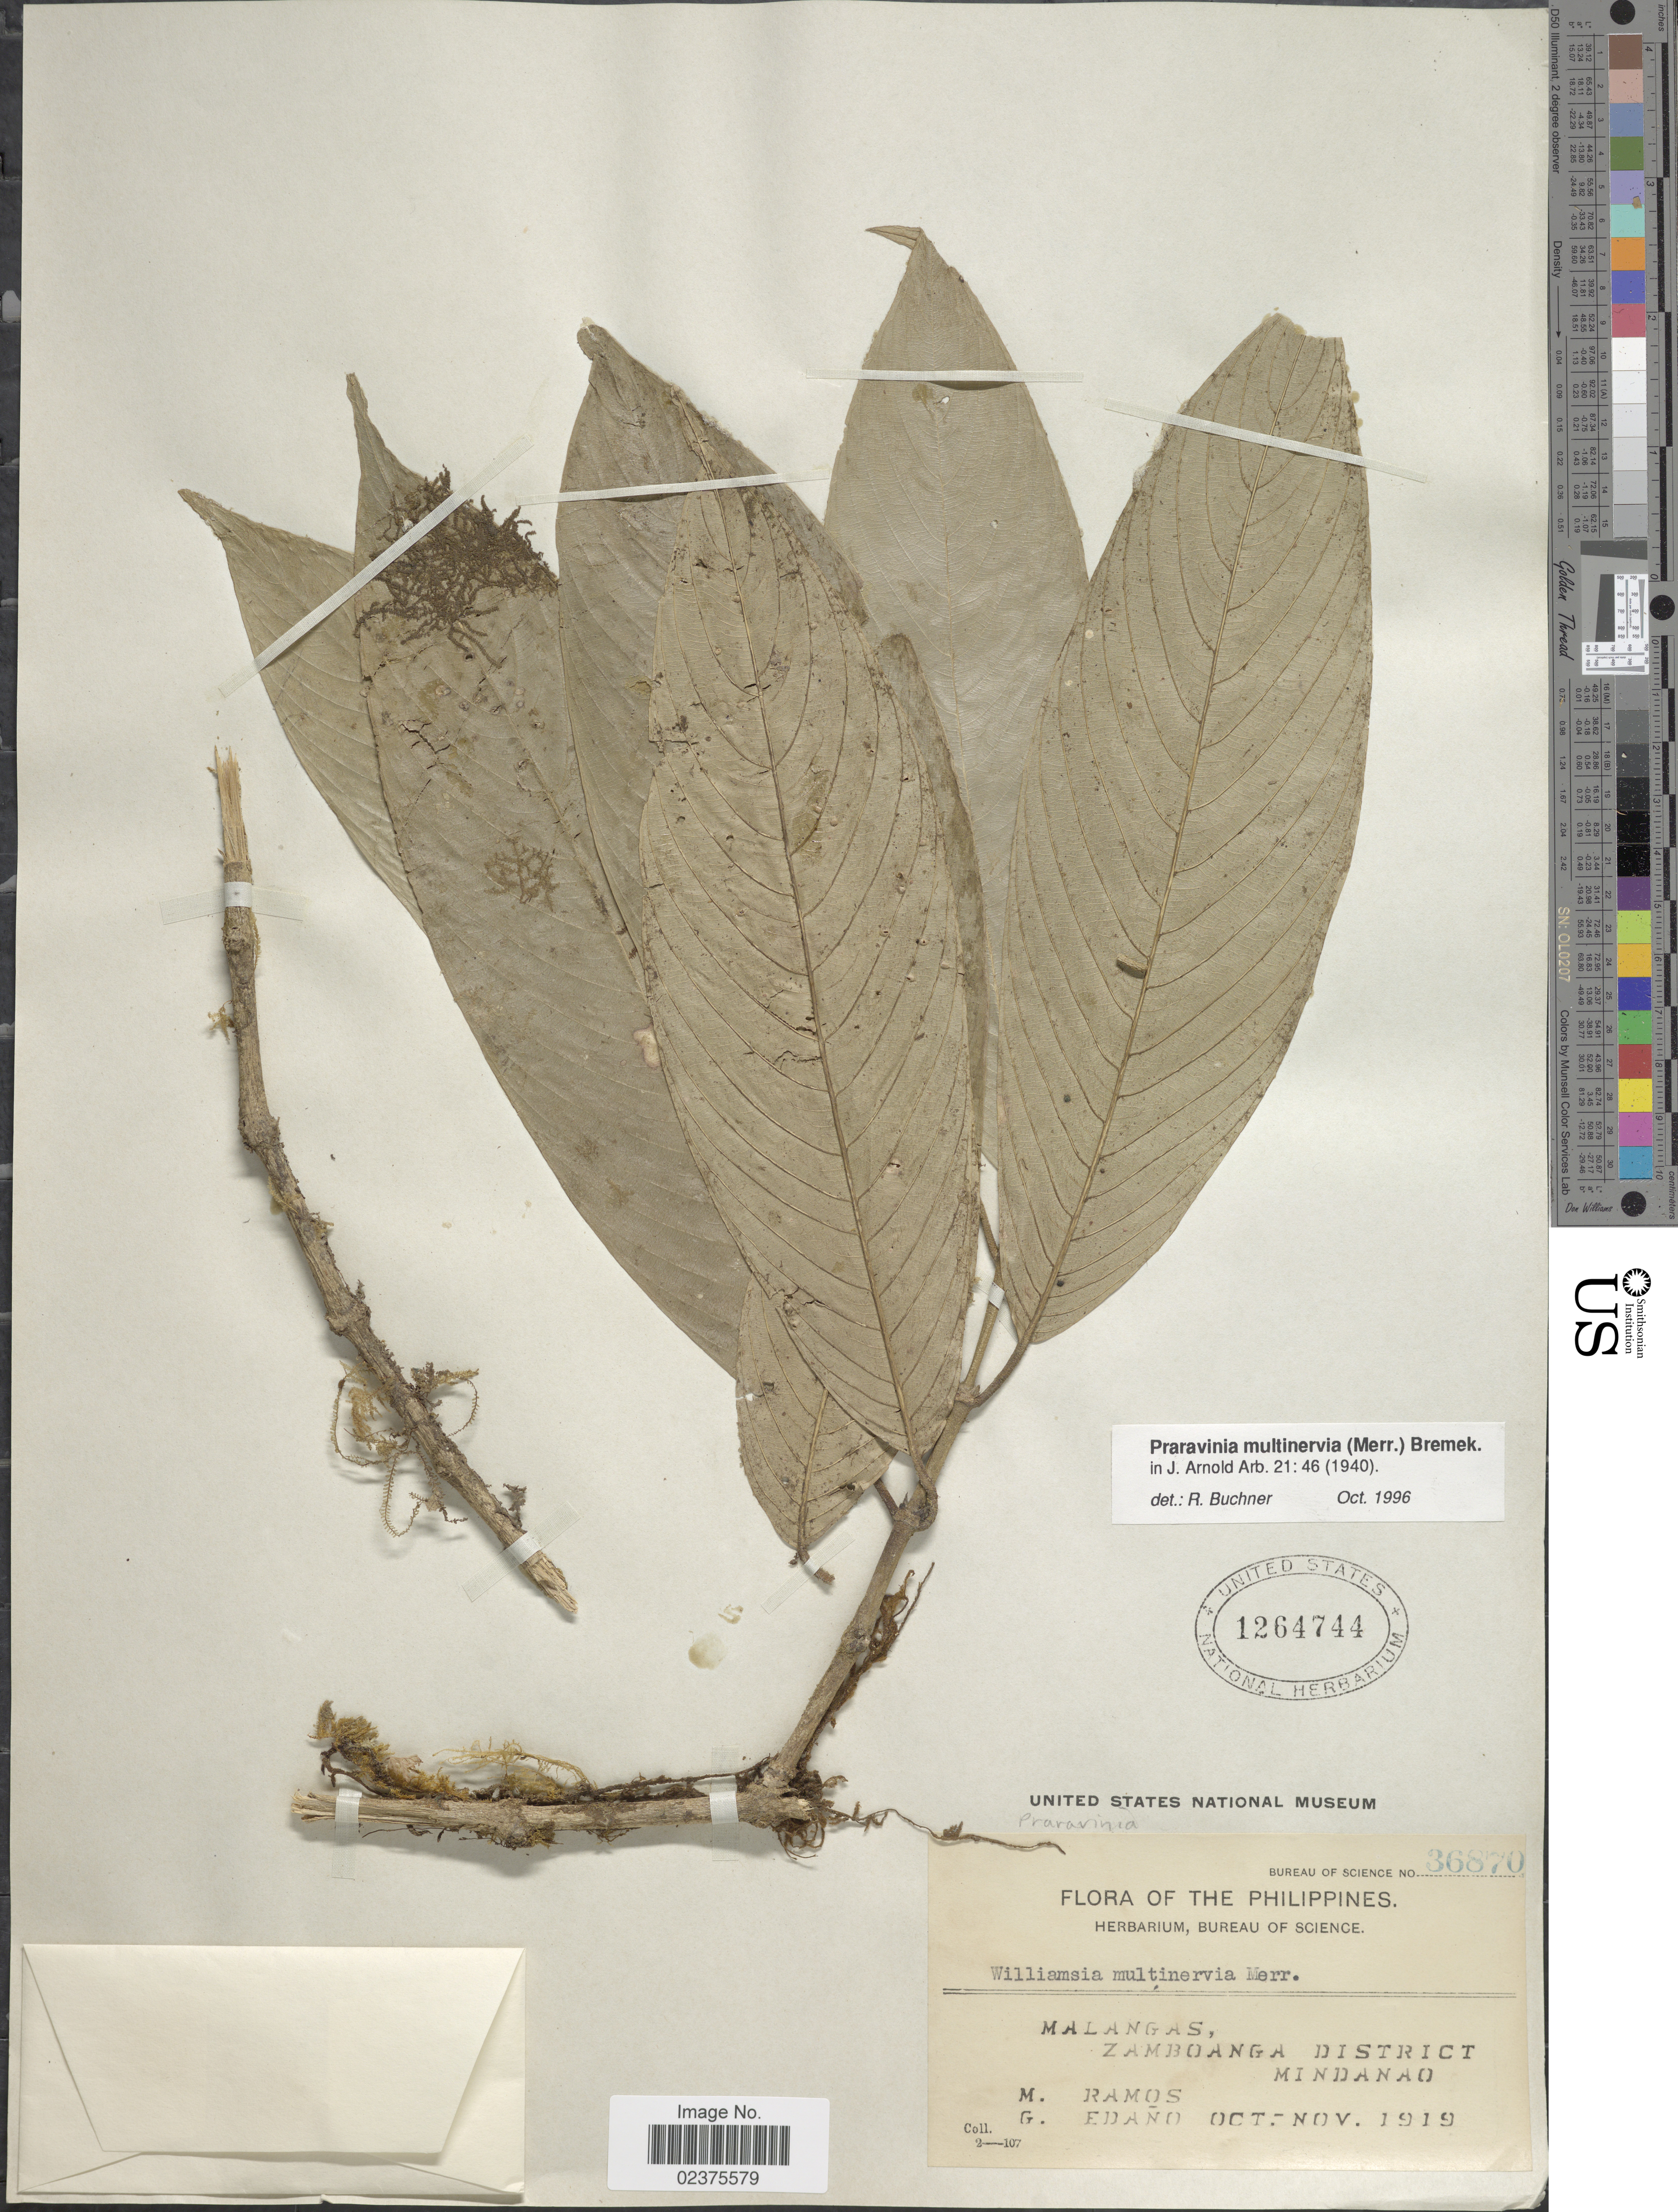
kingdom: Plantae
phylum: Tracheophyta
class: Magnoliopsida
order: Gentianales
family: Rubiaceae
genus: Praravinia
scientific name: Praravinia multinervia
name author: (Merr.) Bremek.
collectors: M. Ramos & G. Edaño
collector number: Bureau of Science 36870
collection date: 1919-10/1919-11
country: Philippines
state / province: Zamboanga Peninsula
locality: Malangas, Zamboanga District, Mindanao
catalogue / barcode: US 1264744